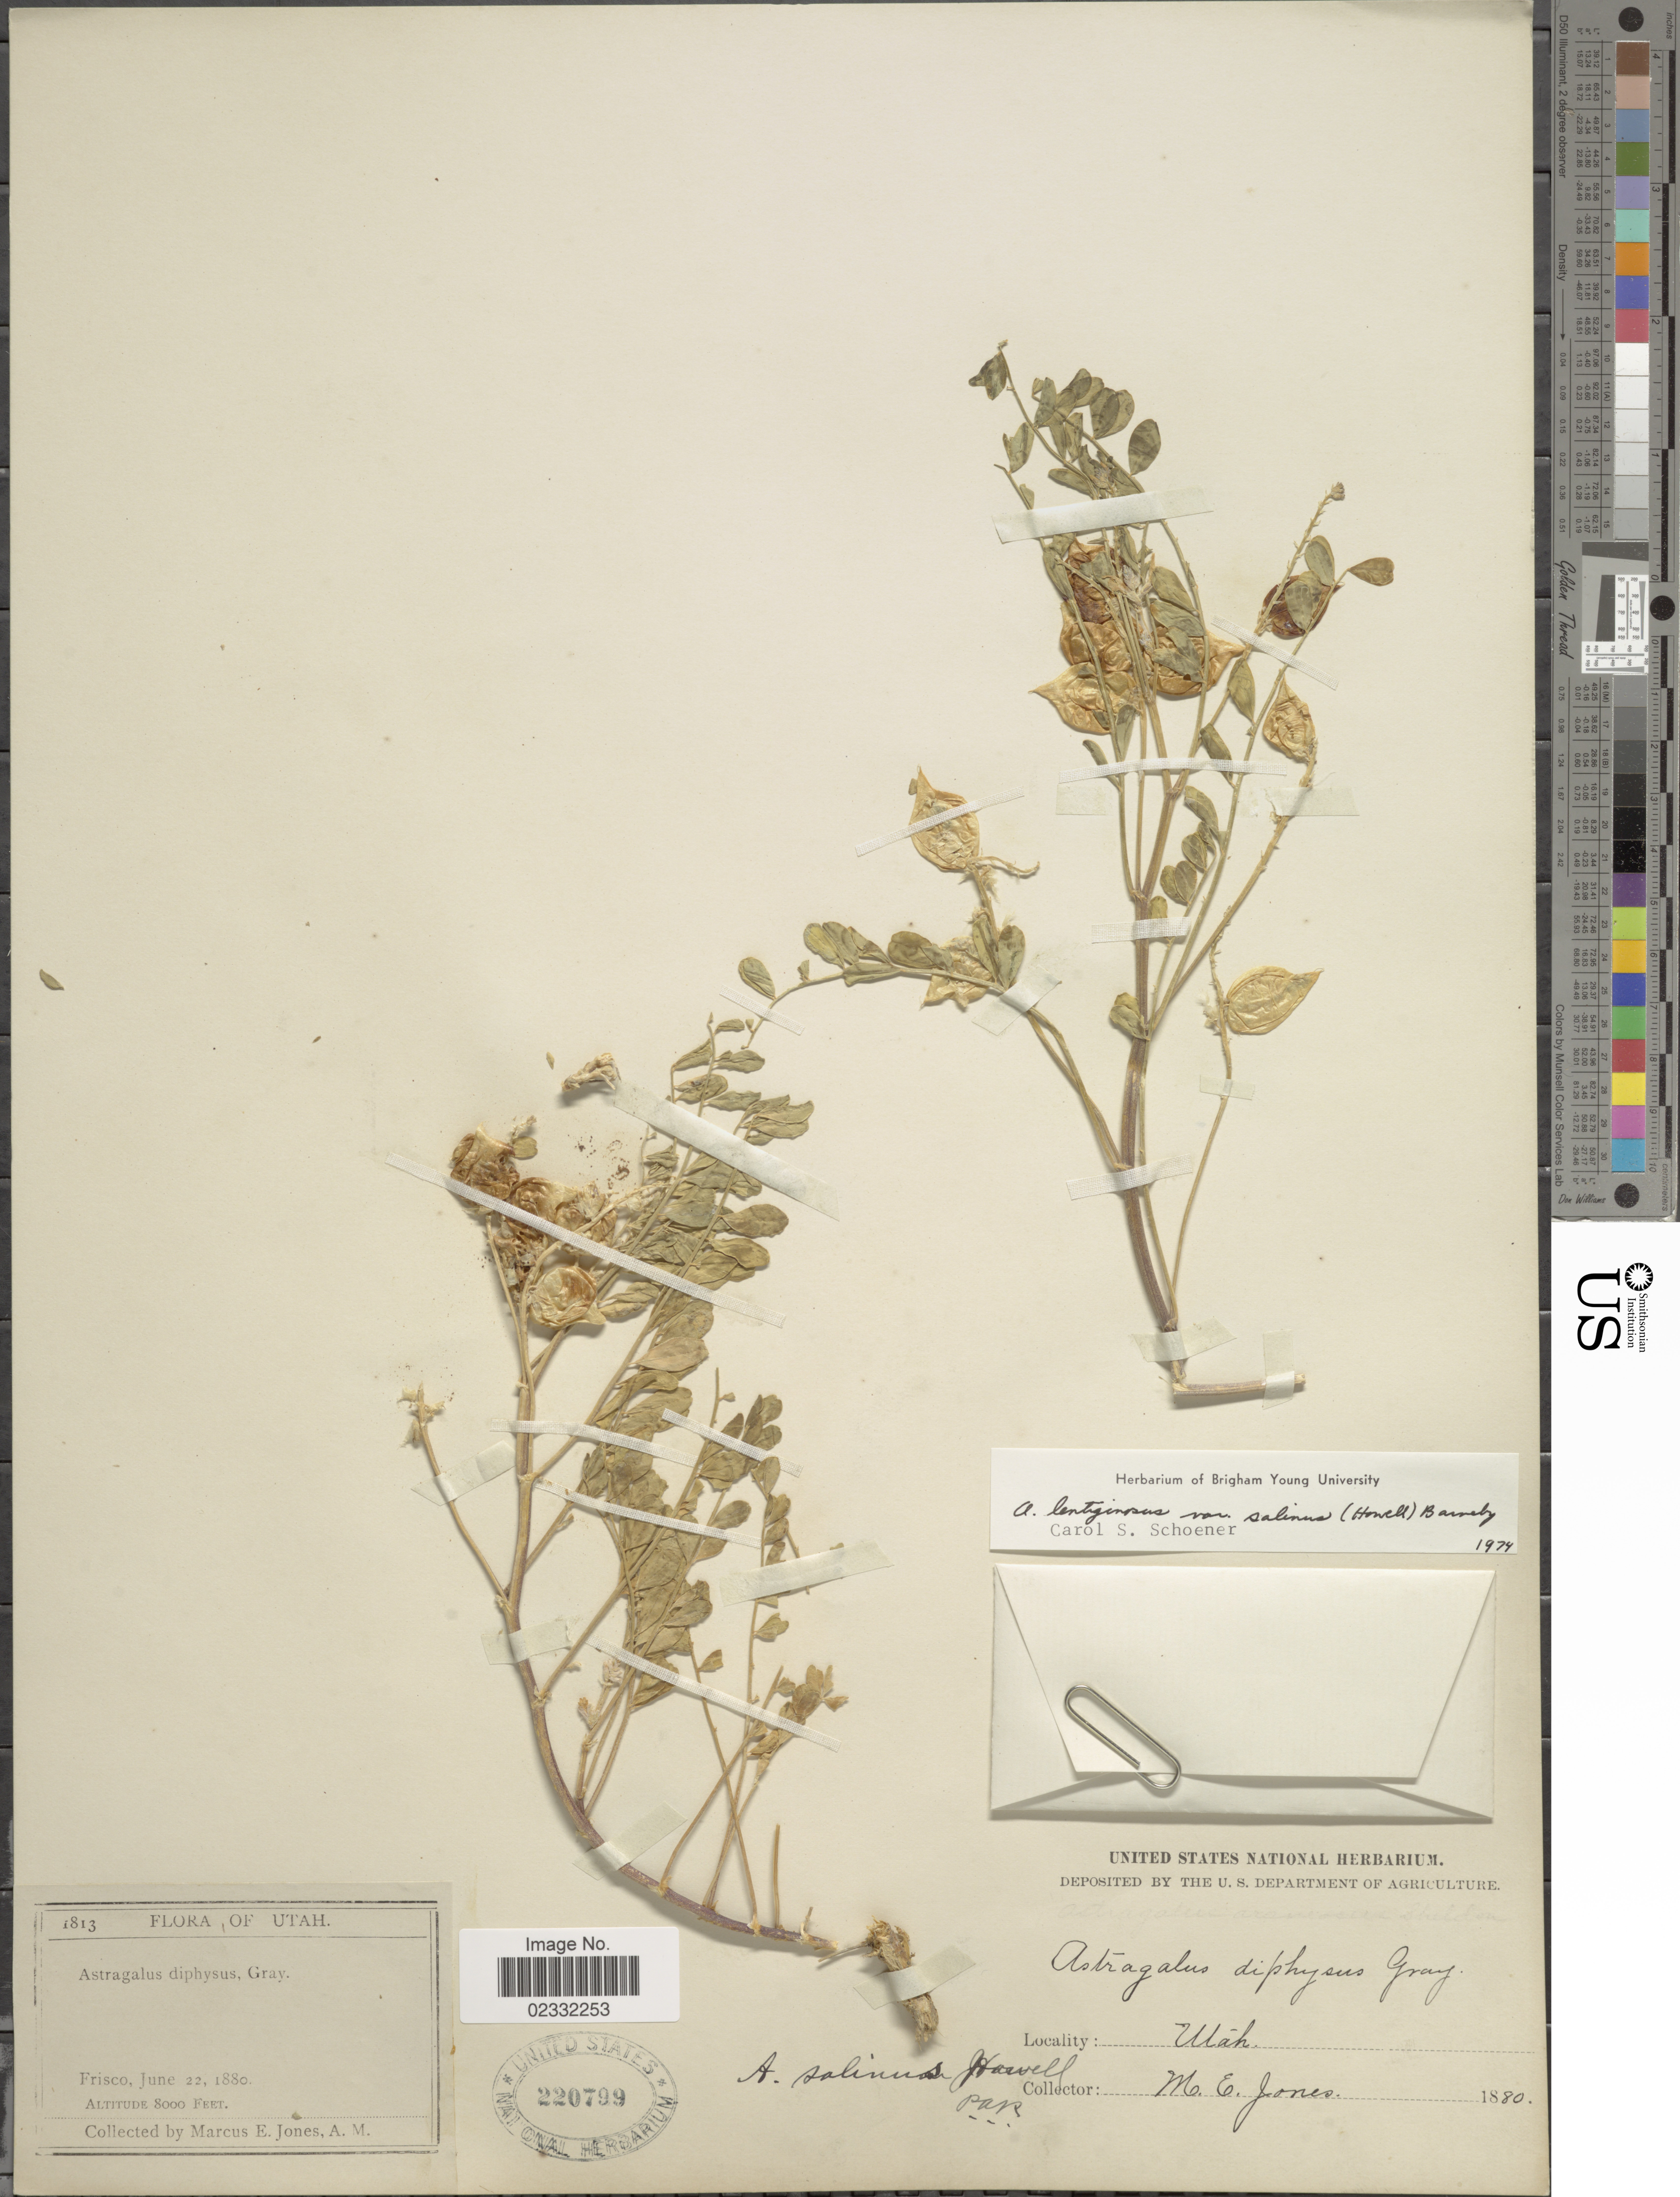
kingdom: Plantae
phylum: Tracheophyta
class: Magnoliopsida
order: Fabales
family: Fabaceae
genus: Astragalus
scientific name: Astragalus lentiginosus var. salinus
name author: (Howell) Barneby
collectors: M. E. Jones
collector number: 1813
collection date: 1880-06-22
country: United States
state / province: Utah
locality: Frisco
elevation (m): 2438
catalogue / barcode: US 220799